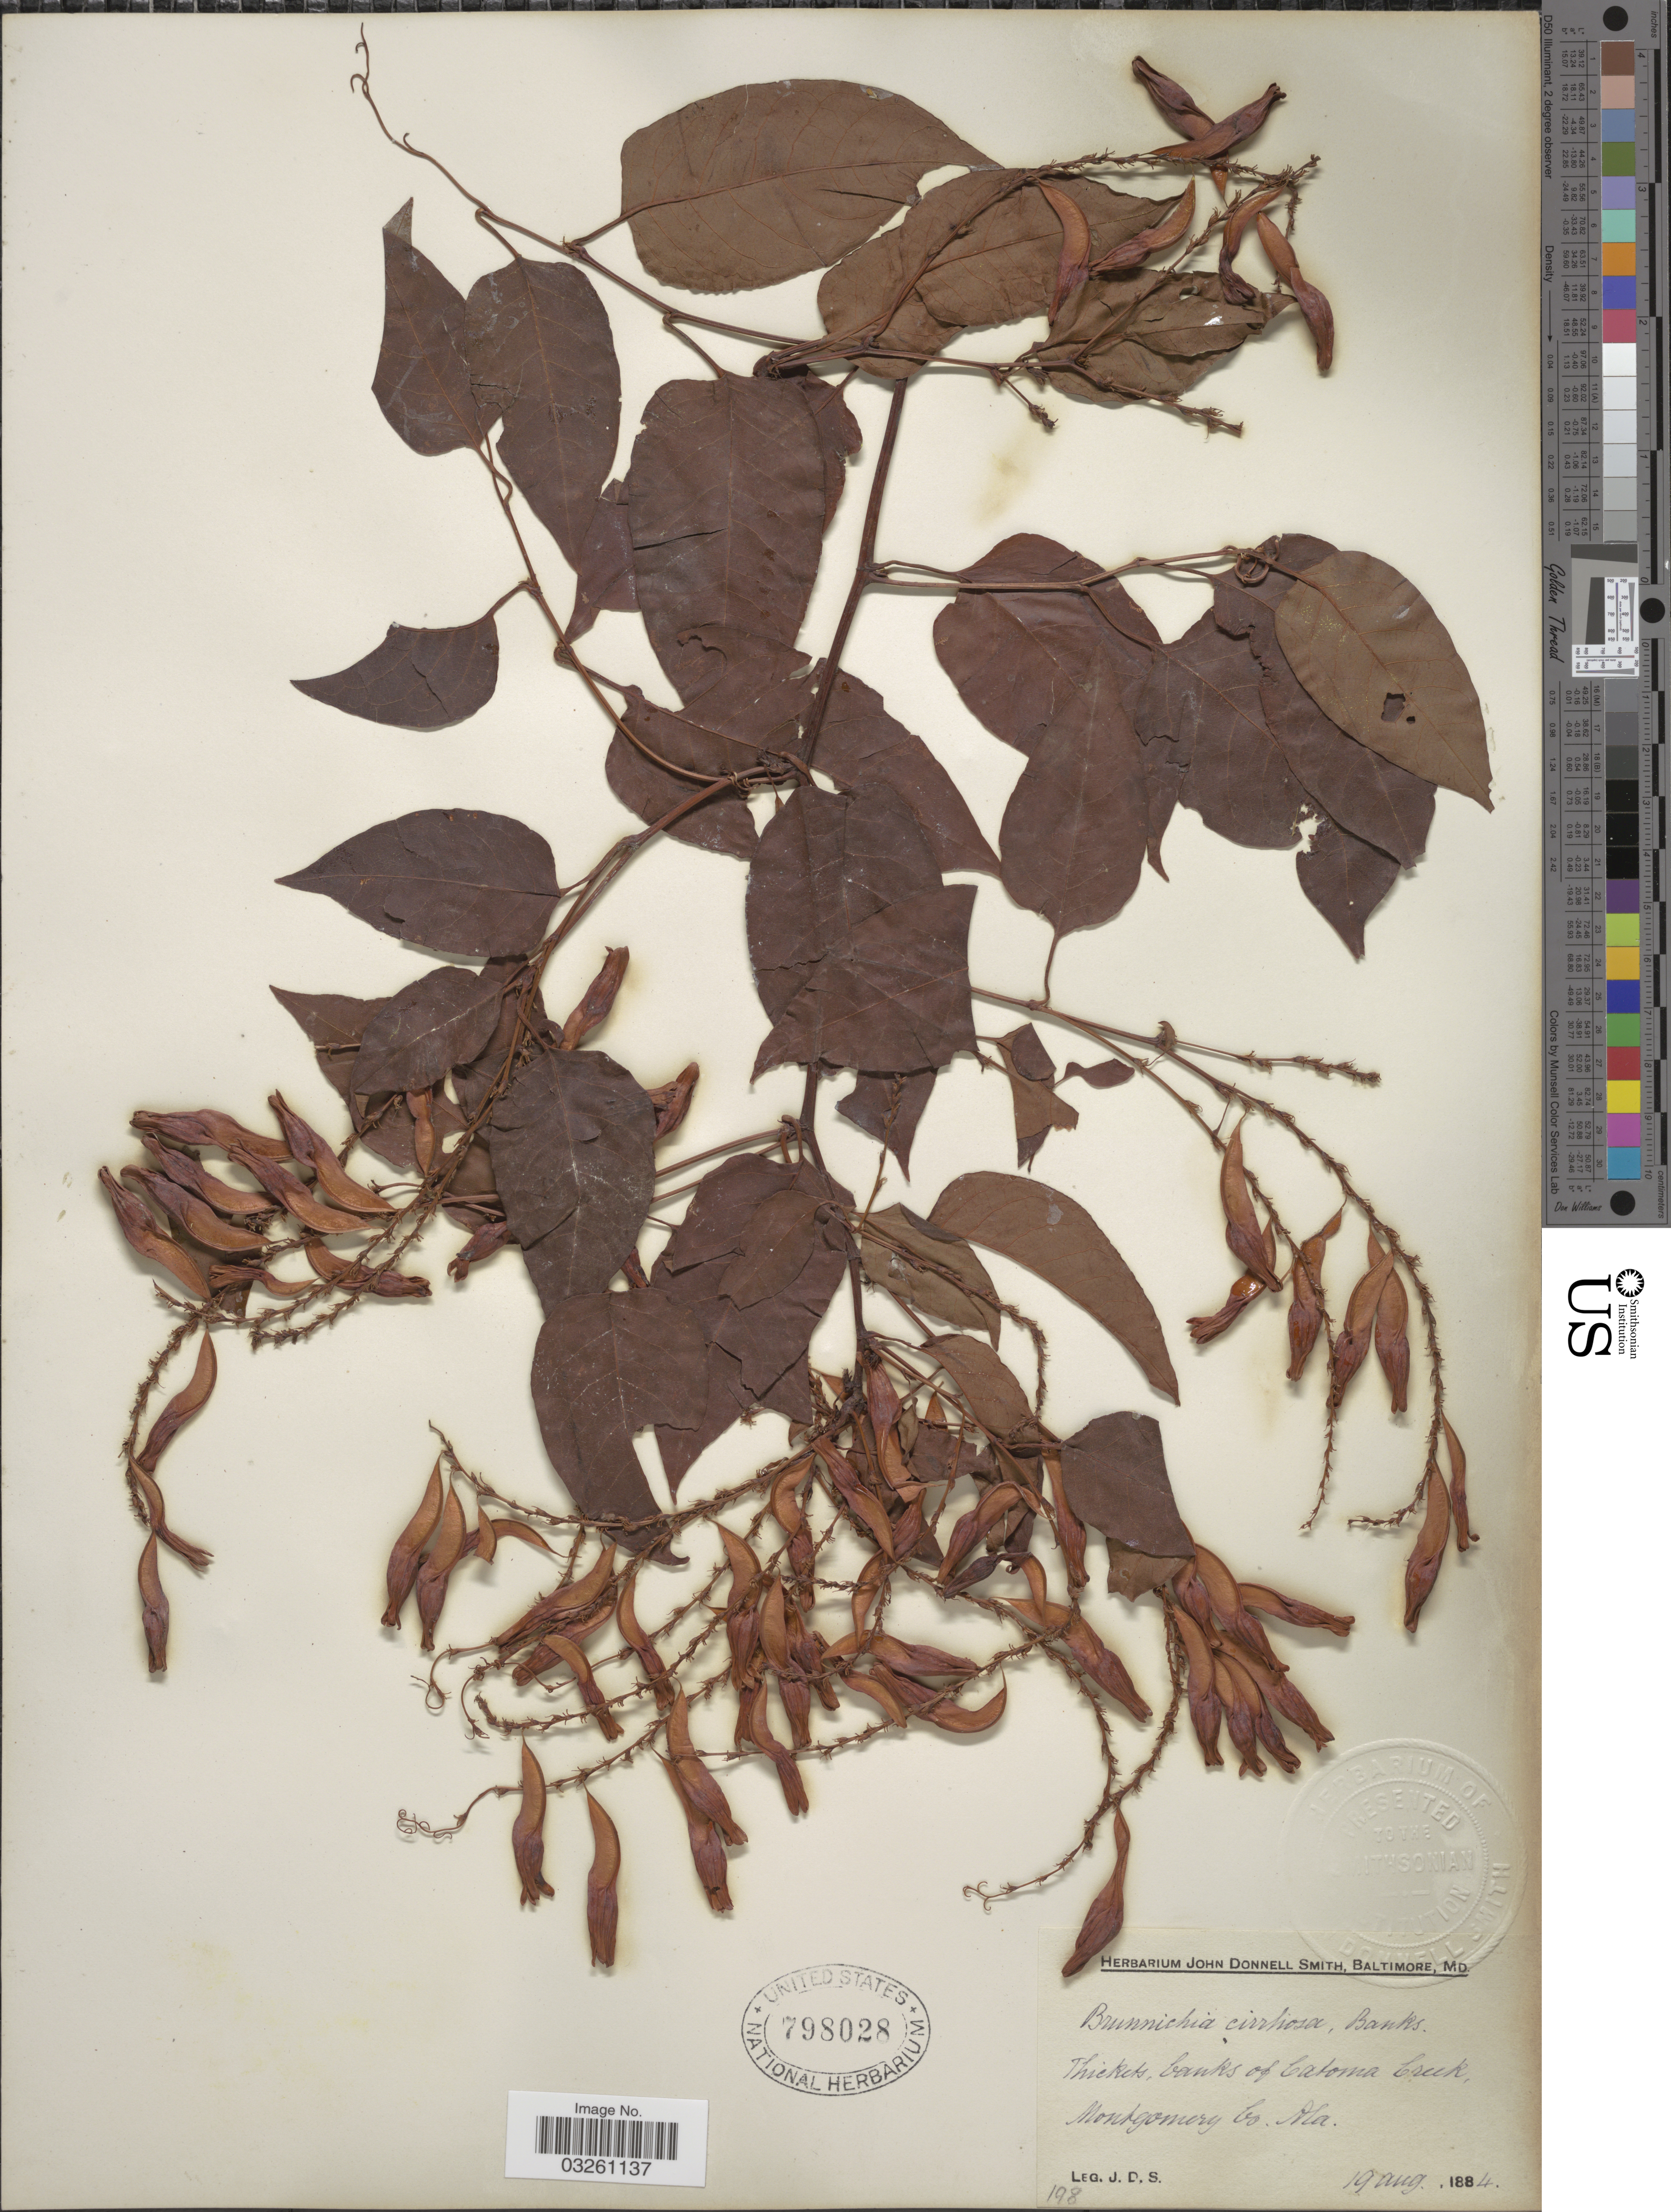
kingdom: Plantae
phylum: Tracheophyta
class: Magnoliopsida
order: Caryophyllales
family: Polygonaceae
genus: Brunnichia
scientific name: Brunnichia cirrhosa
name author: Gaertn.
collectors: J. Donnell Smith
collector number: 198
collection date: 1884-08-19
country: United States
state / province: Alabama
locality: Thickets, banks of Catoma Creek, Montgomery Co, Ala.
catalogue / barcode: US 798028